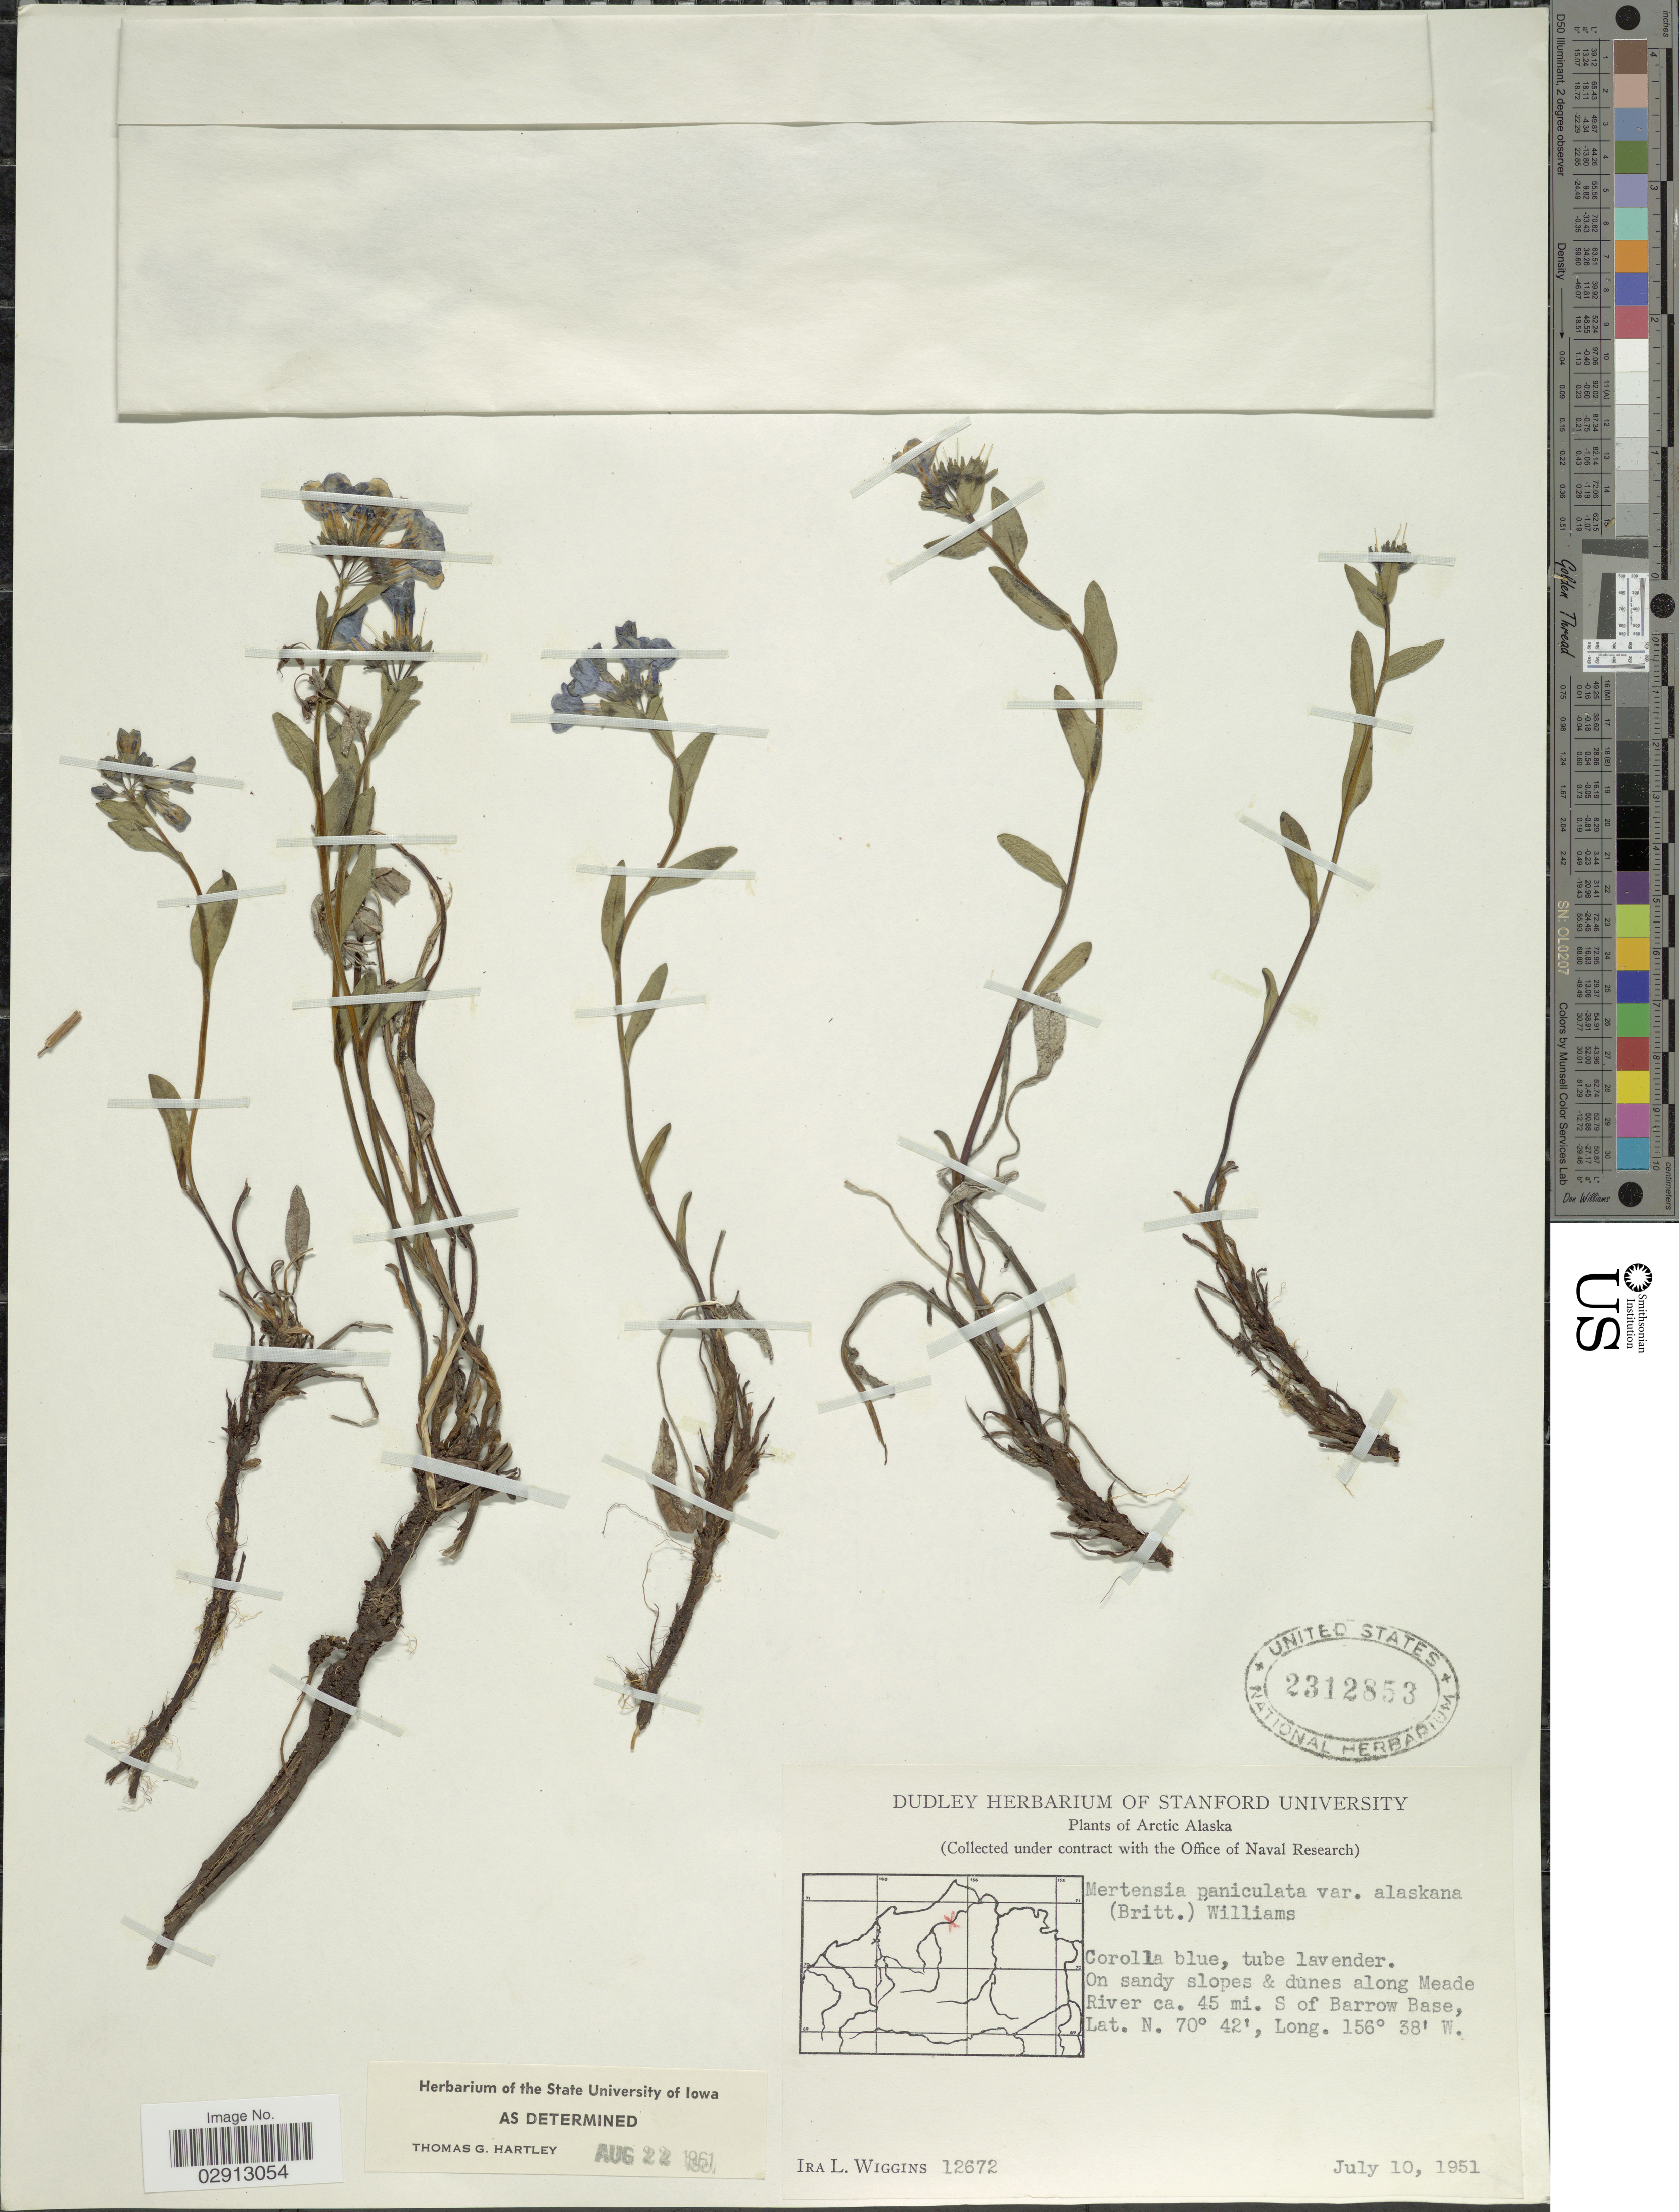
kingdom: Plantae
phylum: Tracheophyta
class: Magnoliopsida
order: Boraginales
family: Boraginaceae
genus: Mertensia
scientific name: Mertensia paniculata var. alaskana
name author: (Britton) L.O. Williams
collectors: I. L. Wiggins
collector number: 12672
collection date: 1951-07-10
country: United States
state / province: Alaska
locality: Arctic Alaska. On sandy slopes & dunes along Meade River Ca. 45 mi. S of Barrow Base.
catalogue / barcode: US 2312853